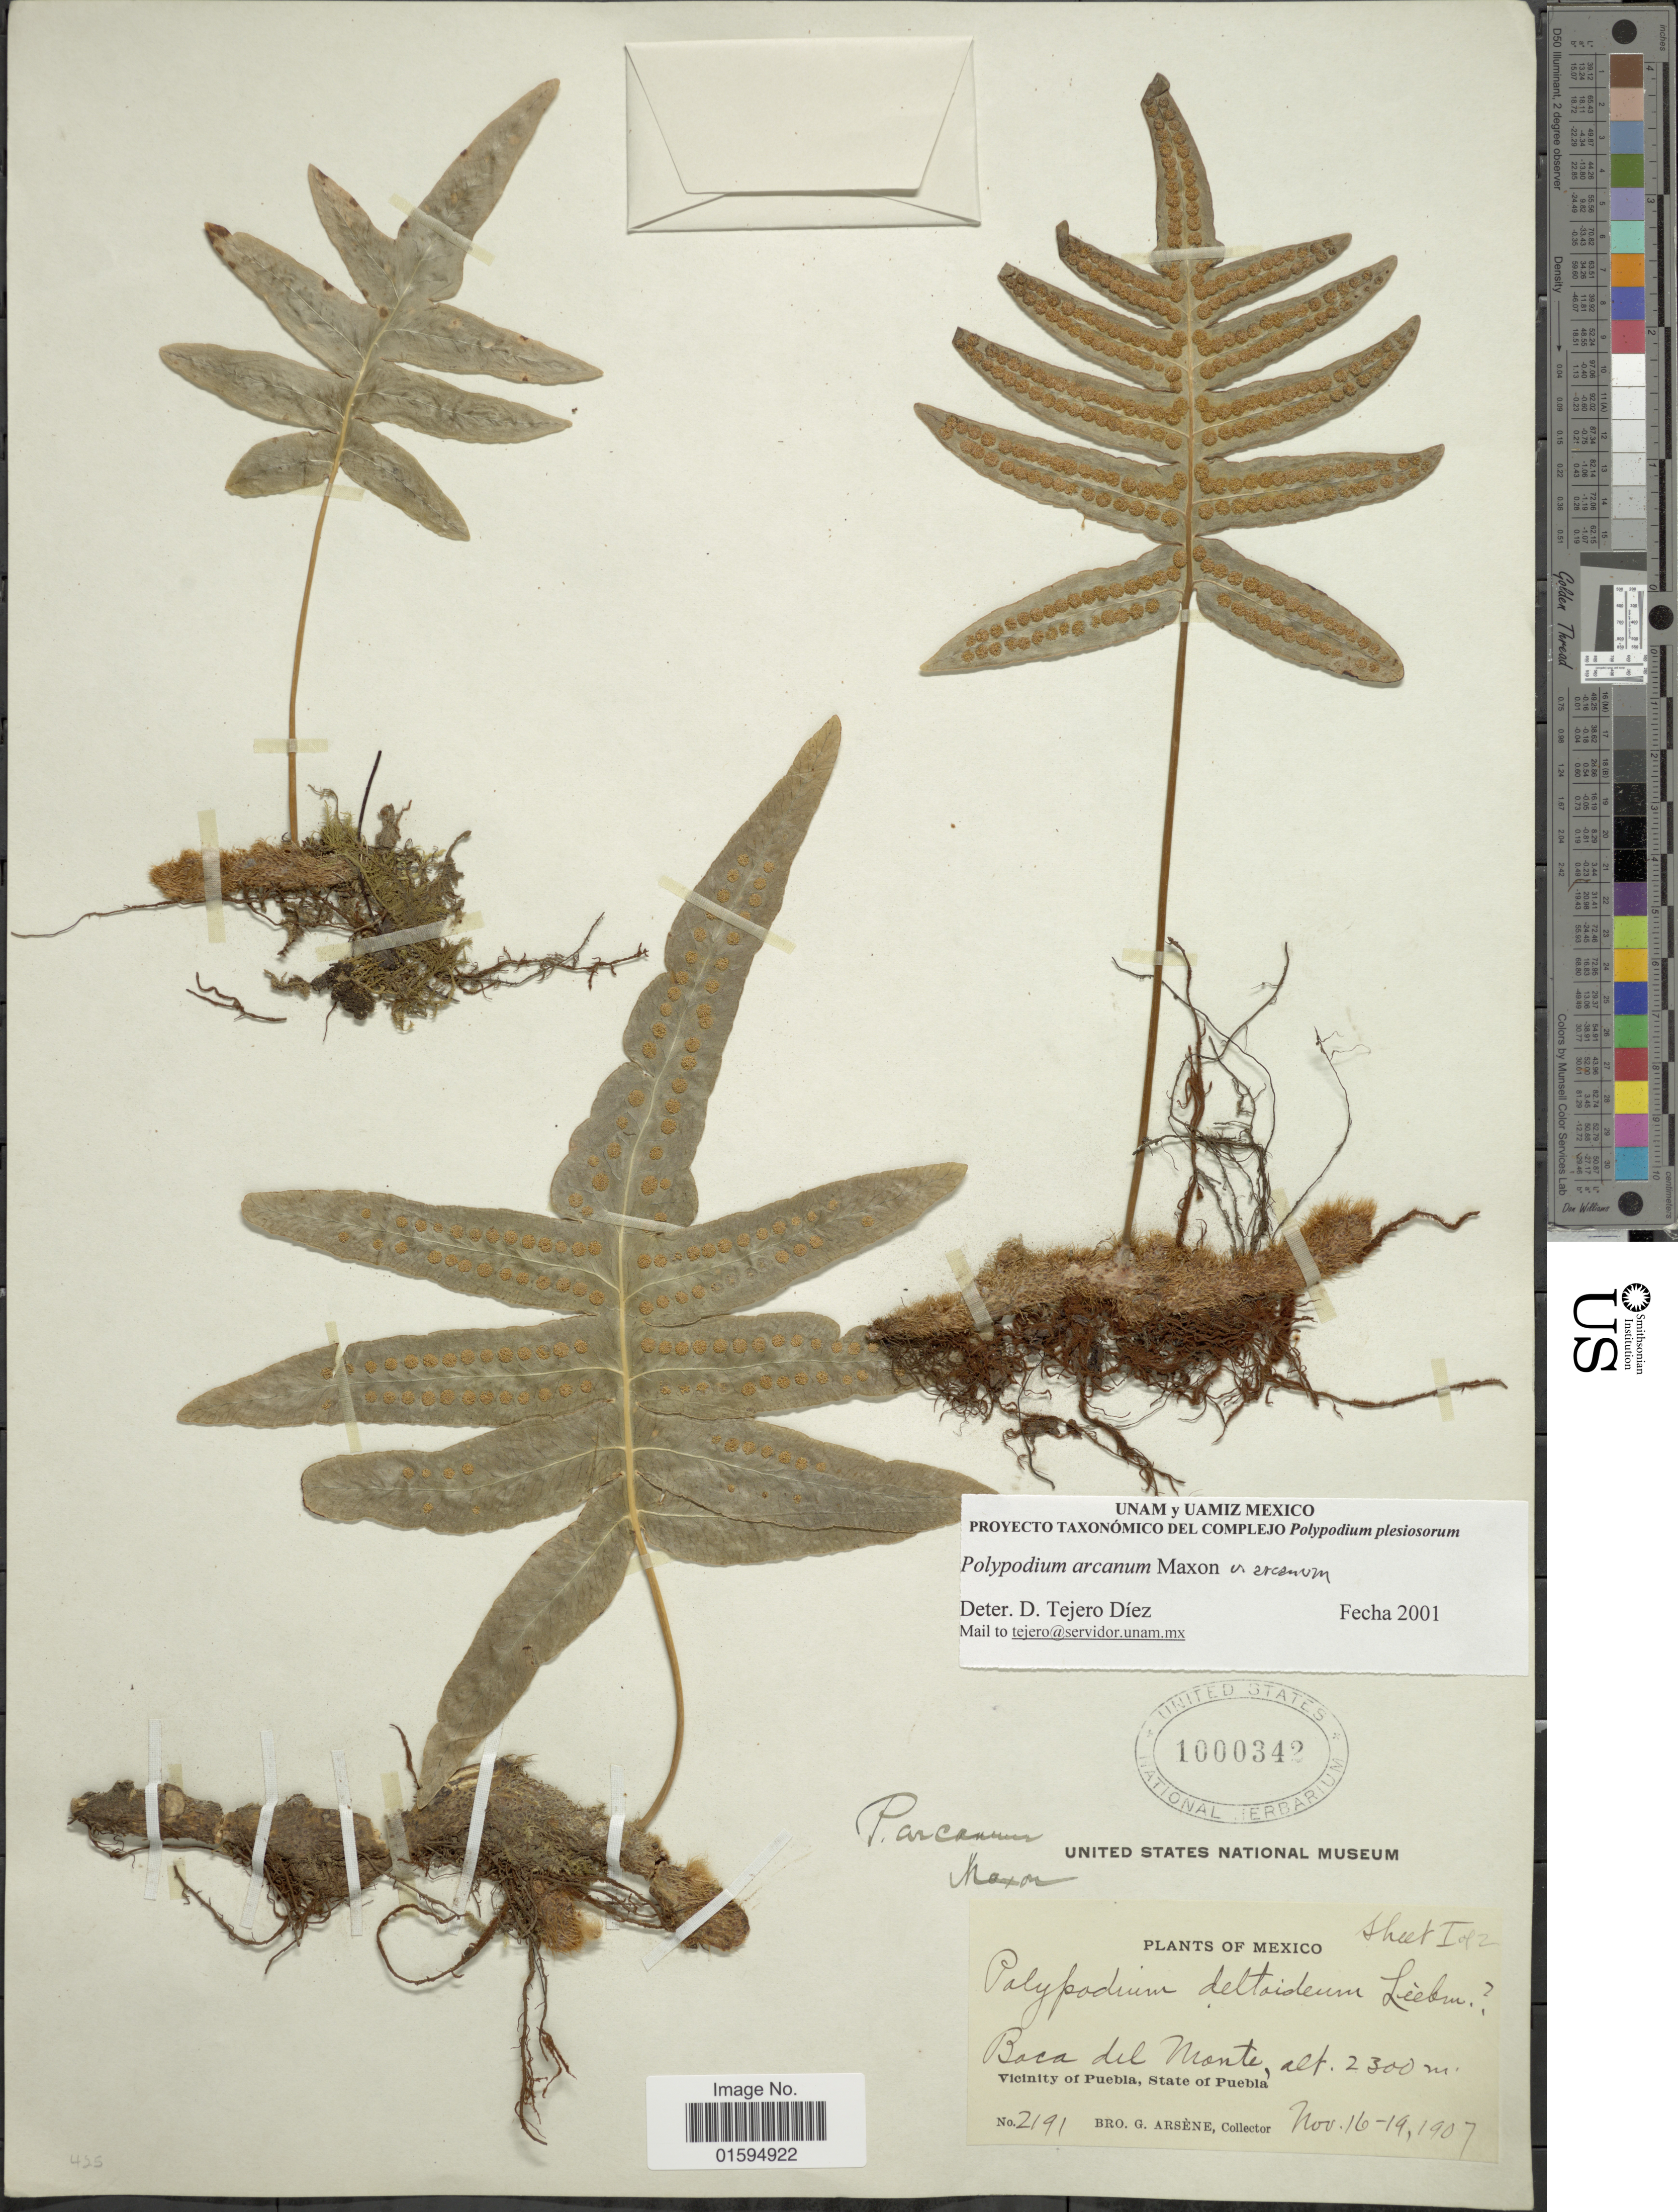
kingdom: Plantae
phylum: Tracheophyta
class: Polypodiopsida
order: Polypodiales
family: Polypodiaceae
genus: Polypodium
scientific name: Polypodium arcanum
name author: Maxon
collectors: Bro. G. Arsène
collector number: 2191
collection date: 1907-11-16/1907-11-19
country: Mexico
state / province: Puebla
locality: Boca del Monte, Vicinity of Puebla, State of Puebla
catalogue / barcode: US 1000342